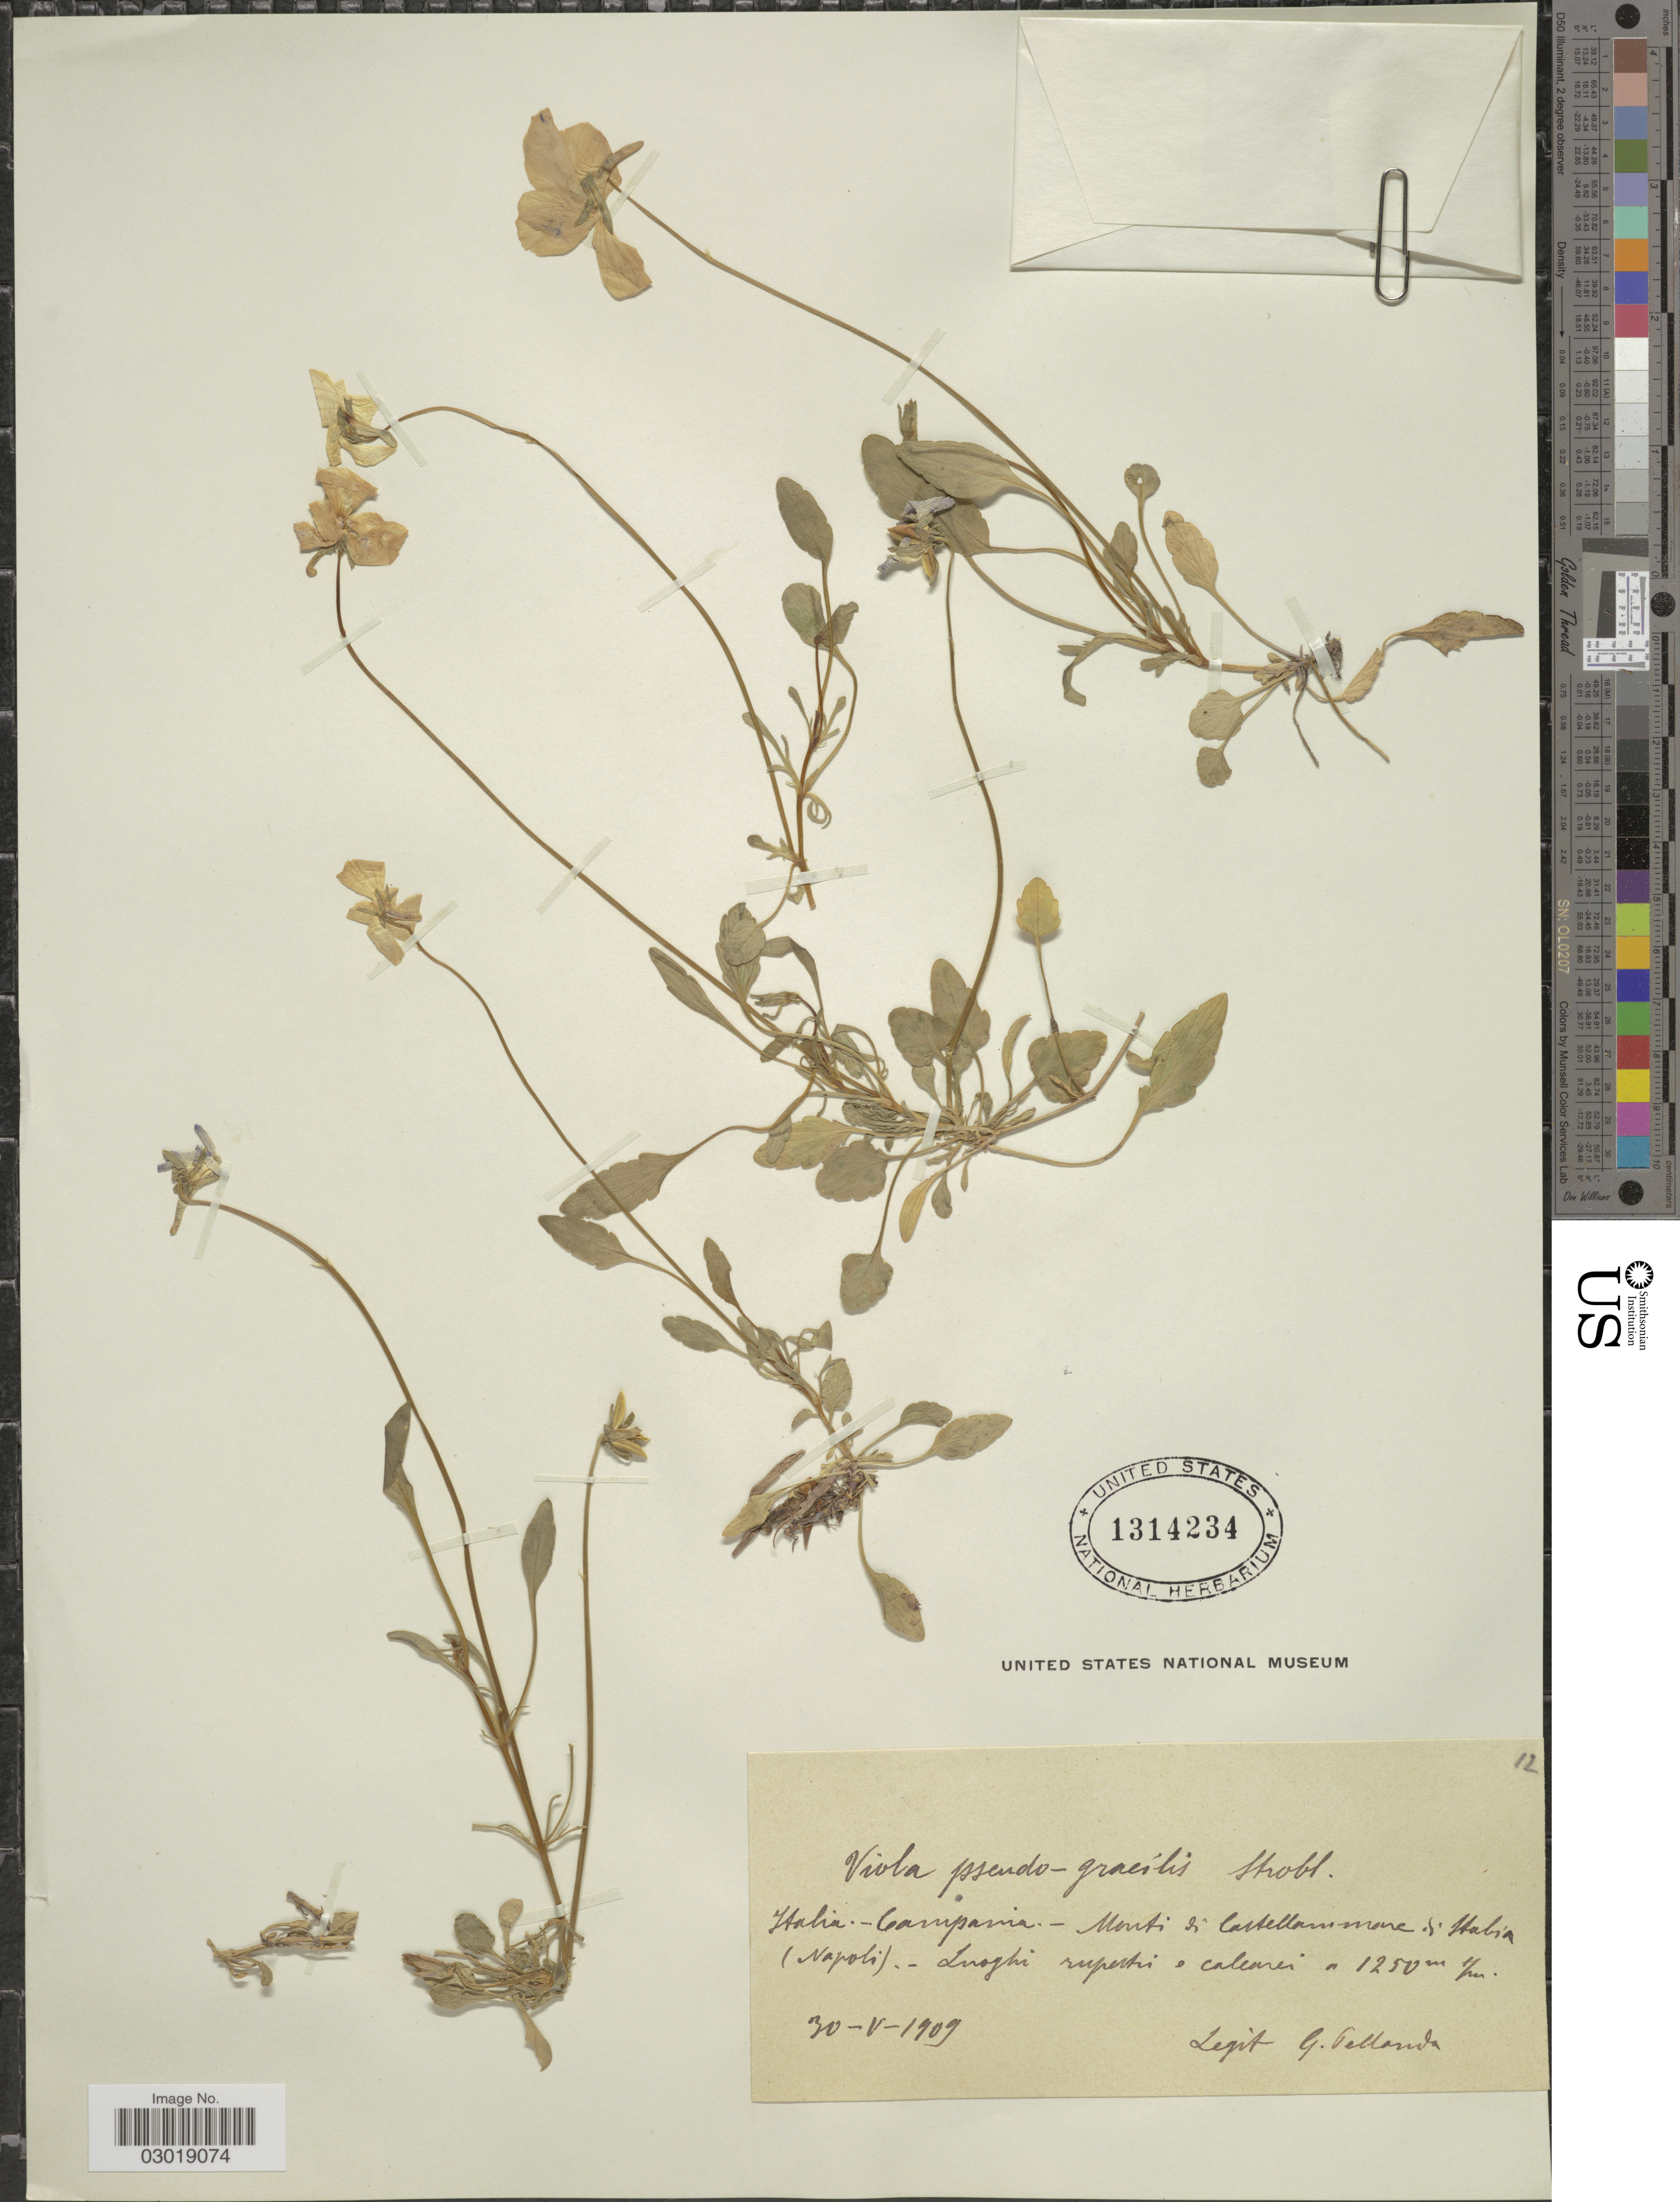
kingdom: Plantae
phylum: Tracheophyta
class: Magnoliopsida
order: Malpighiales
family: Violaceae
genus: Viola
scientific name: Viola pseudogracilis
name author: Strobl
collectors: G. Pellanda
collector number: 12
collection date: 1909-05-30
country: Italy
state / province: Campania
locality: Monti di Castellanimone [illegible text] Itabia (Napoli).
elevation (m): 1250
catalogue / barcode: US 1314234